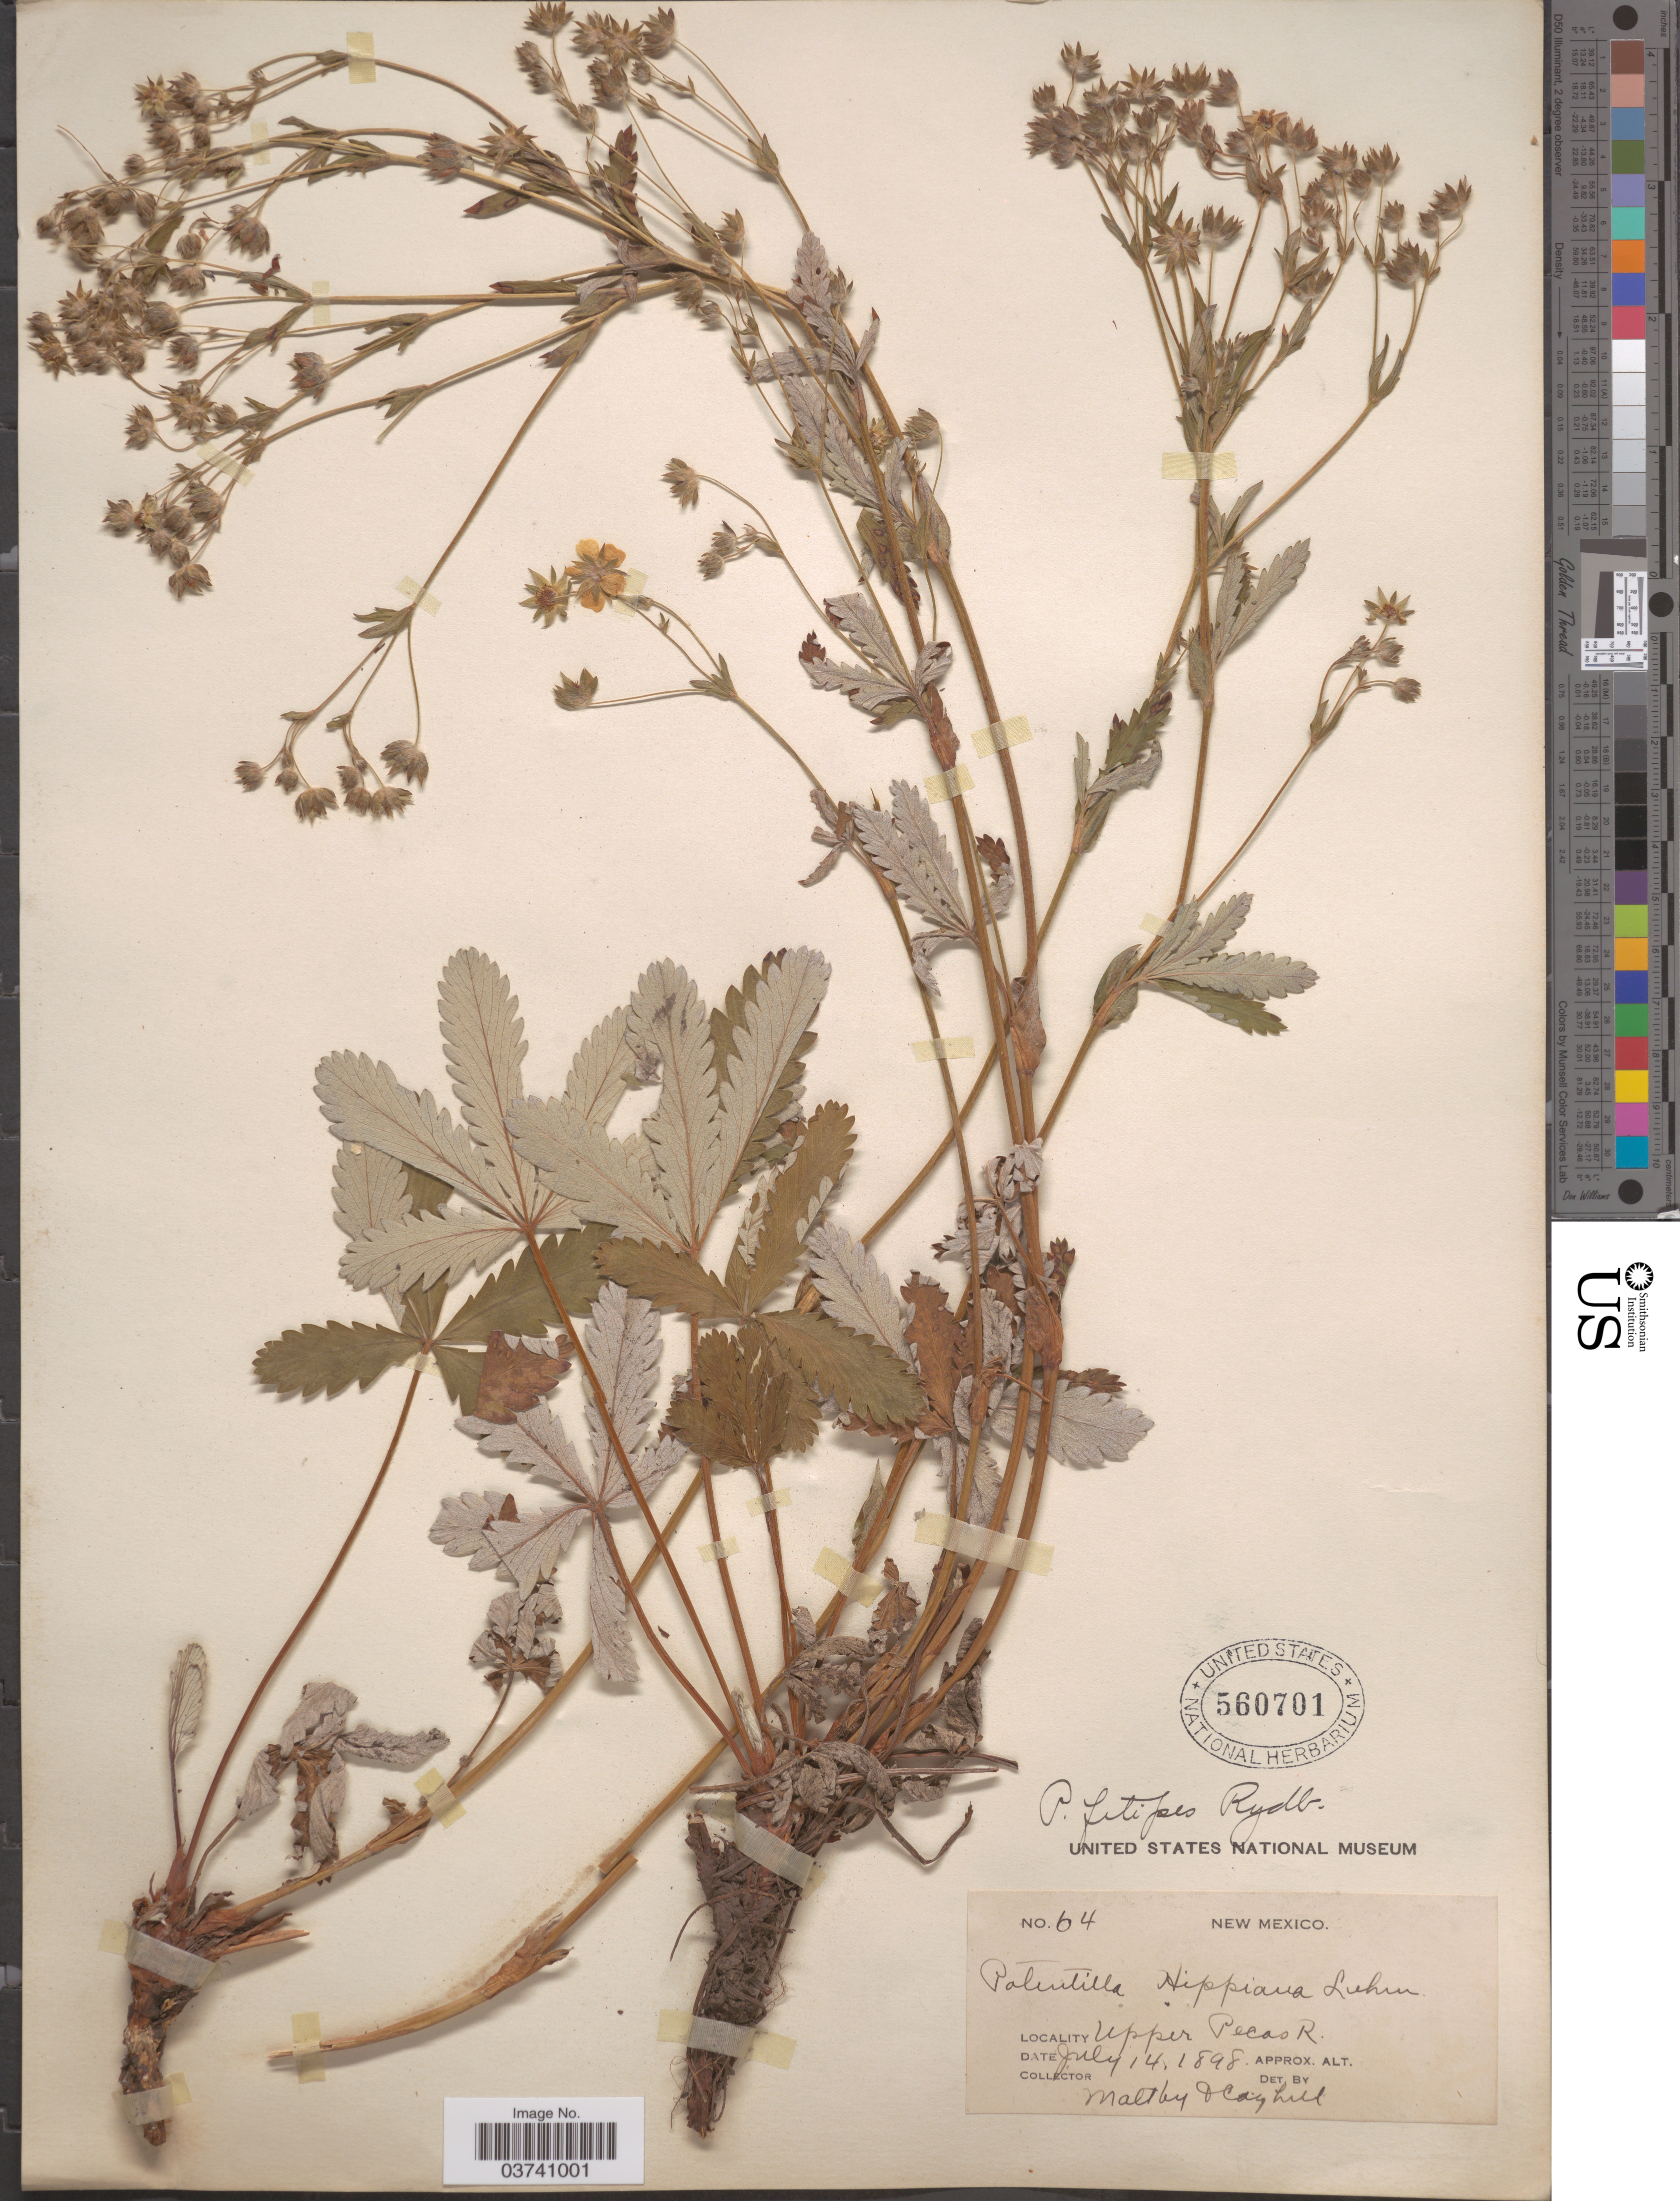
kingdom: Plantae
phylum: Tracheophyta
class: Magnoliopsida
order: Rosales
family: Rosaceae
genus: Potentilla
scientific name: Potentilla pulcherrima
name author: Lehm.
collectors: Maltby & Cayhill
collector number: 64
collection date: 1898-07-14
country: United States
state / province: New Mexico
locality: Upper Pecos R.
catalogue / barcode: US 560701